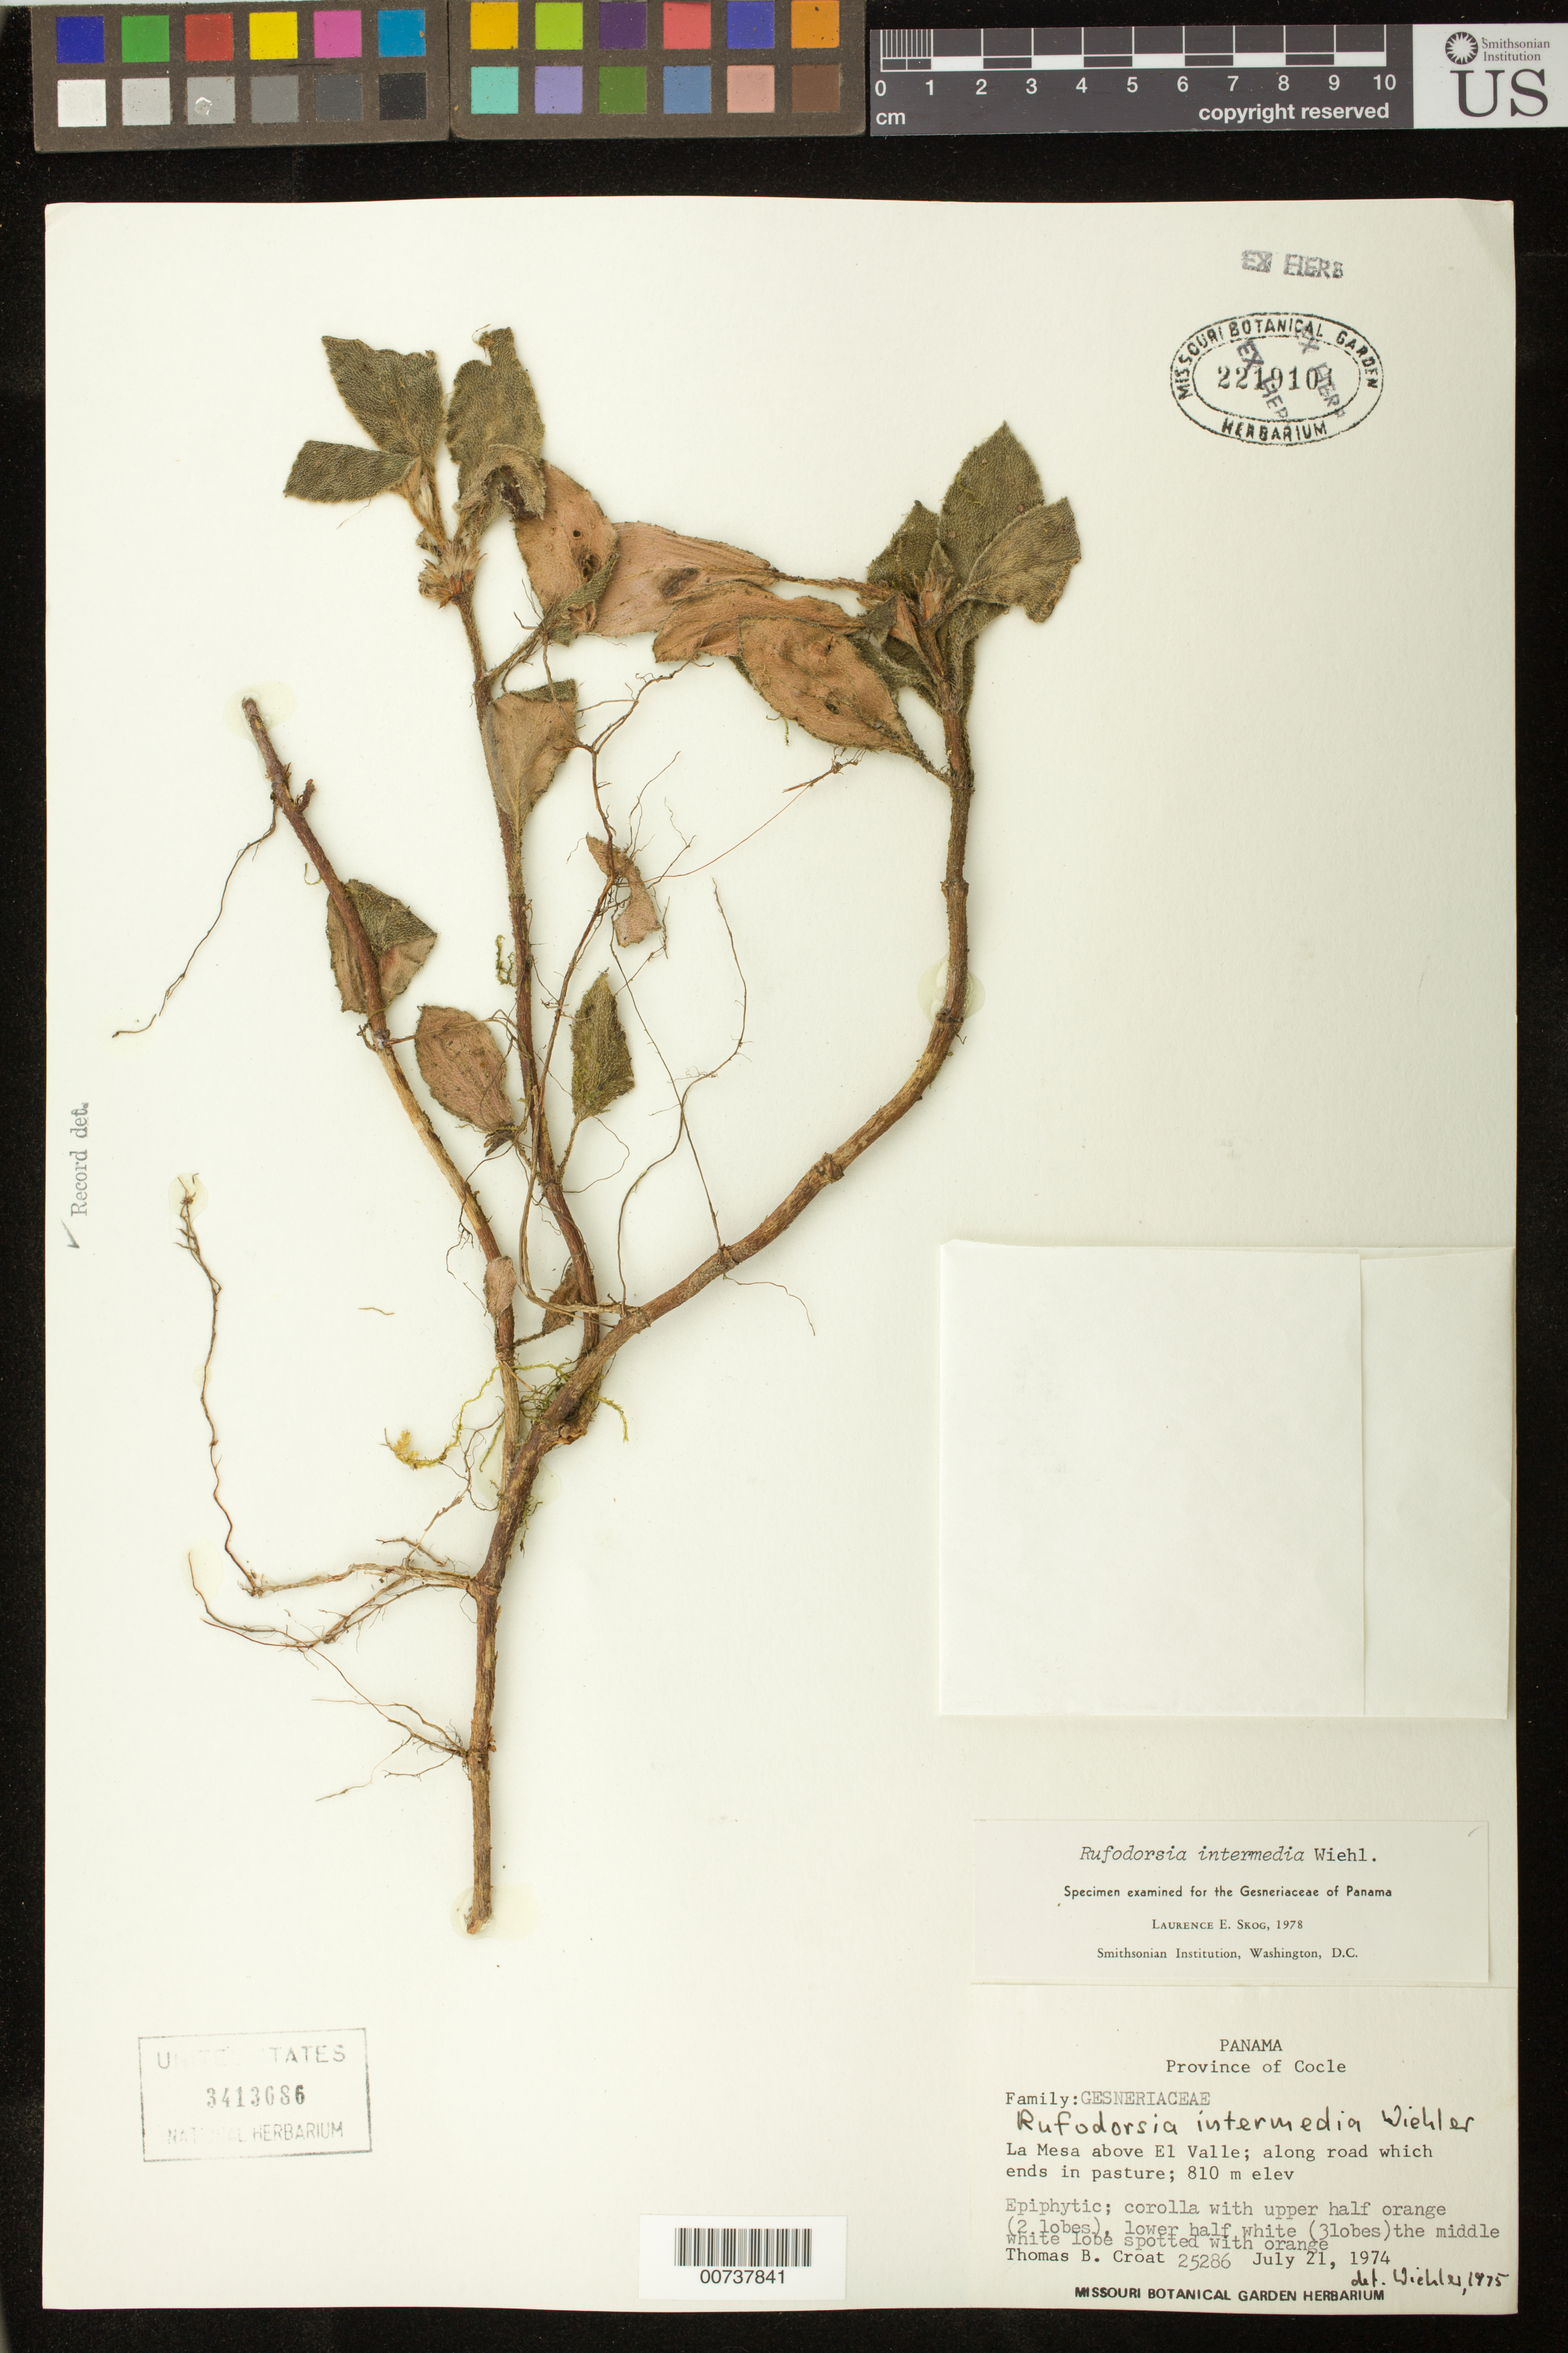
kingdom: Plantae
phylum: Tracheophyta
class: Magnoliopsida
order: Lamiales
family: Gesneriaceae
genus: Rufodorsia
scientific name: Rufodorsia intermedia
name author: Wiehler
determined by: Skog, Laurence E.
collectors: T. B. Croat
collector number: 25286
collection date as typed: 21 Jul 1974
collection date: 1974-07-21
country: Panama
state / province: Coclé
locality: La Mesa above E. Valle; along road which ends in pasture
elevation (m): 810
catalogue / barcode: US 3413686